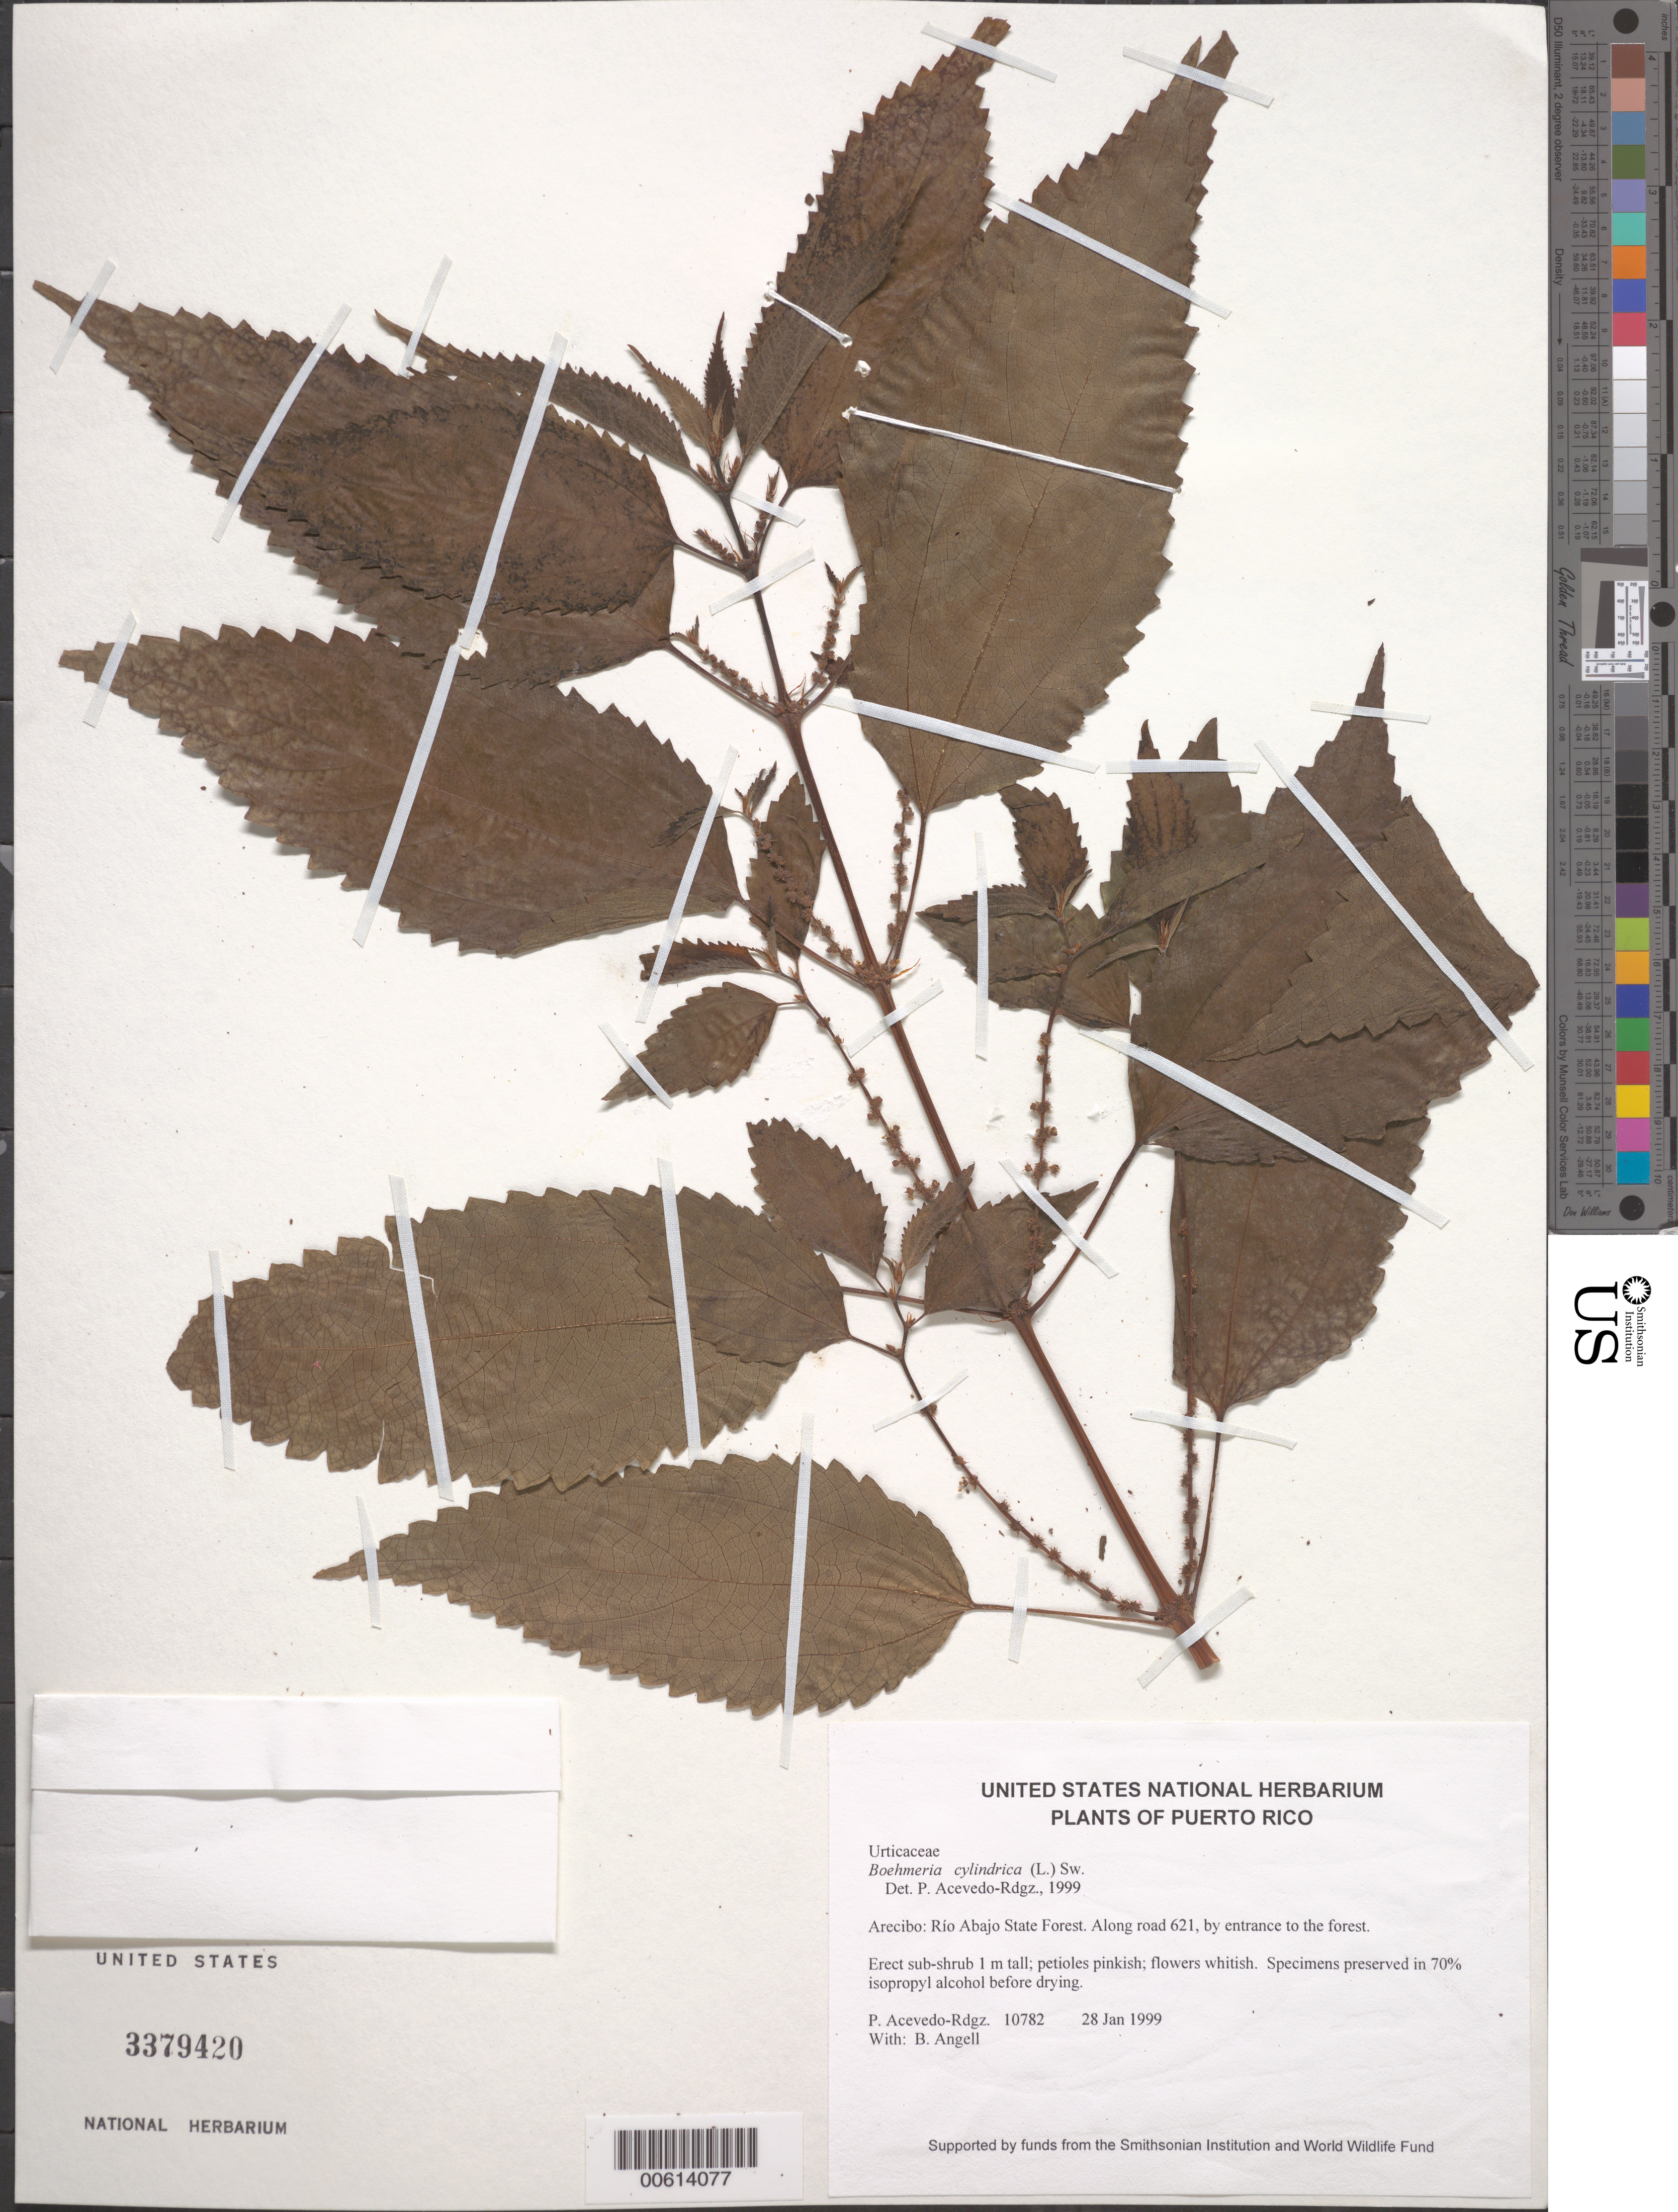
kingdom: Plantae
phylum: Tracheophyta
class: Magnoliopsida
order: Rosales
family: Urticaceae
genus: Boehmeria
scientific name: Boehmeria cylindrica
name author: (L.) Sw.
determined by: Acevedo-Rodríguez, P., (BOT), Smithsonian Institution - National Museum of Natural History (UNITED STATES)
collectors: P. Acevedo-Rodr. & Bobbi Angell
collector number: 10782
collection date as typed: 28 Jan 1999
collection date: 1999-01-28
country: Puerto Rico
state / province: Arecibo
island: Puerto Rico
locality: Arecibo; Río Abajo State Forest. Along road 621, by entrance to the forest.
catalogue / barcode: US 3379420